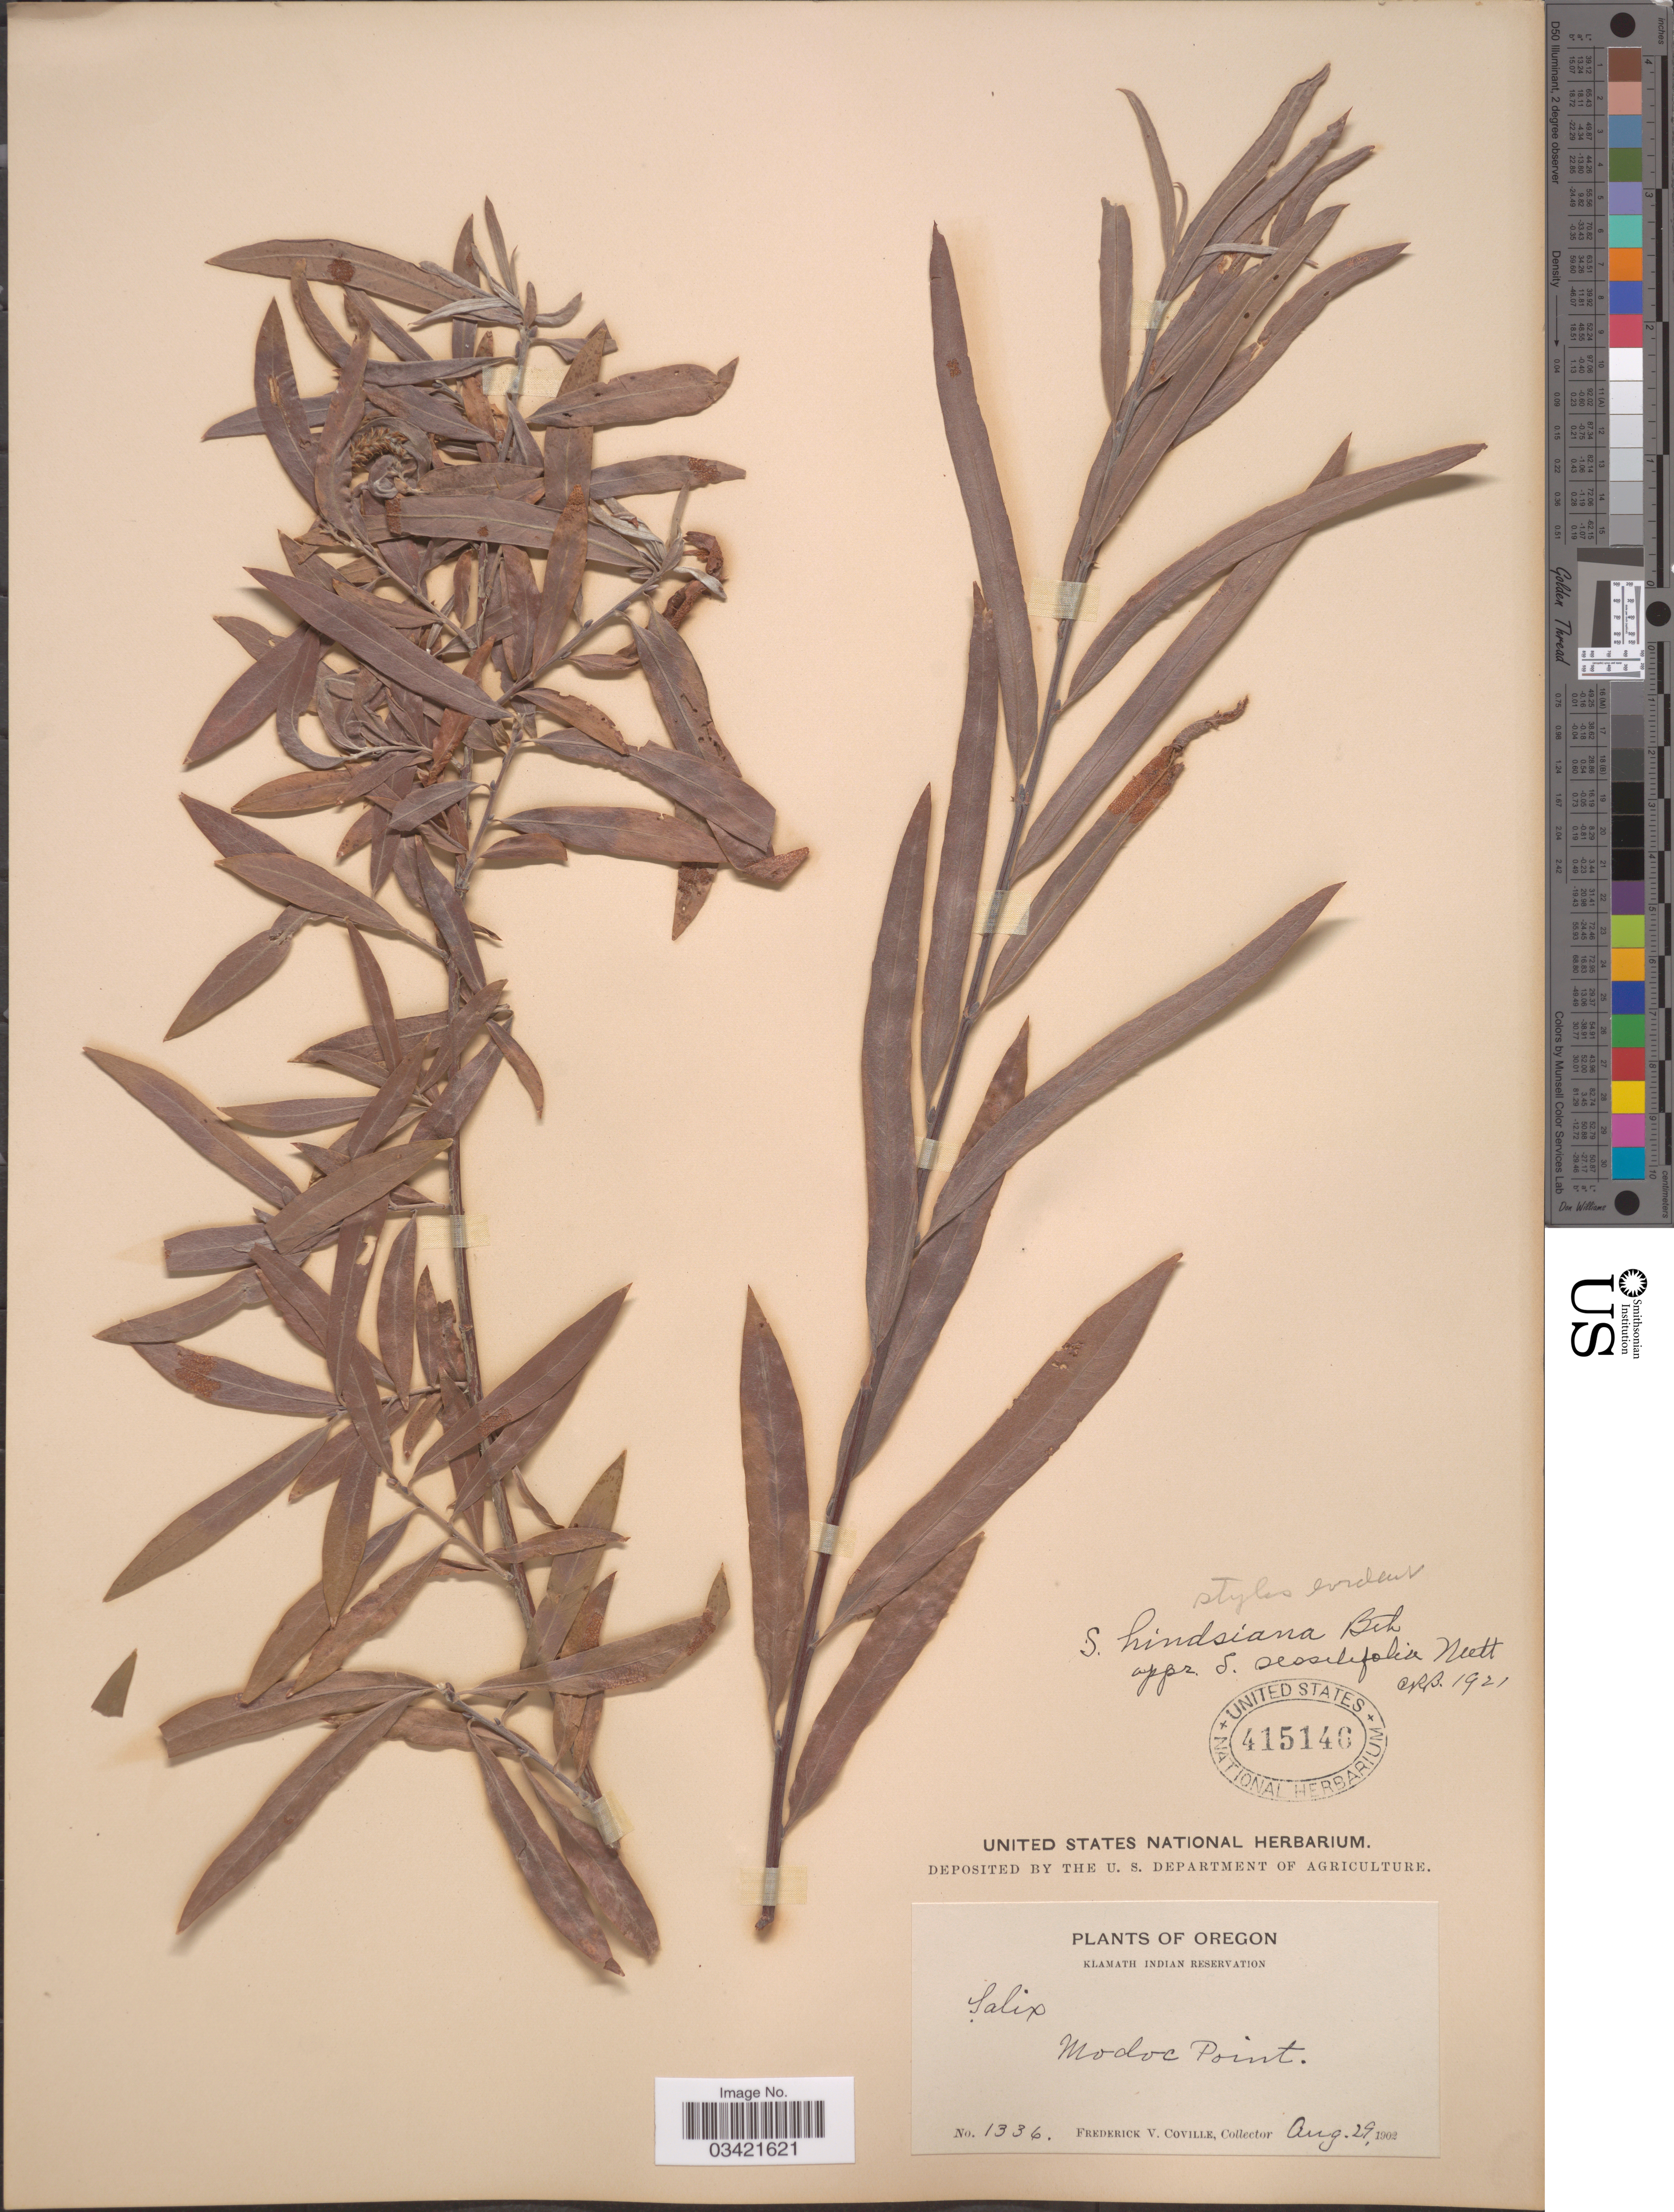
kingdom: Plantae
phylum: Tracheophyta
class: Magnoliopsida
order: Malpighiales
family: Salicaceae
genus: Salix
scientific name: Salix hindsiana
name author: Benth.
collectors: F. V. Coville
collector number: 1336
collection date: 1902-08-29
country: United States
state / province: Oregon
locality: Klamath Indian Reservation. Modoc Point.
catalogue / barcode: US 415146